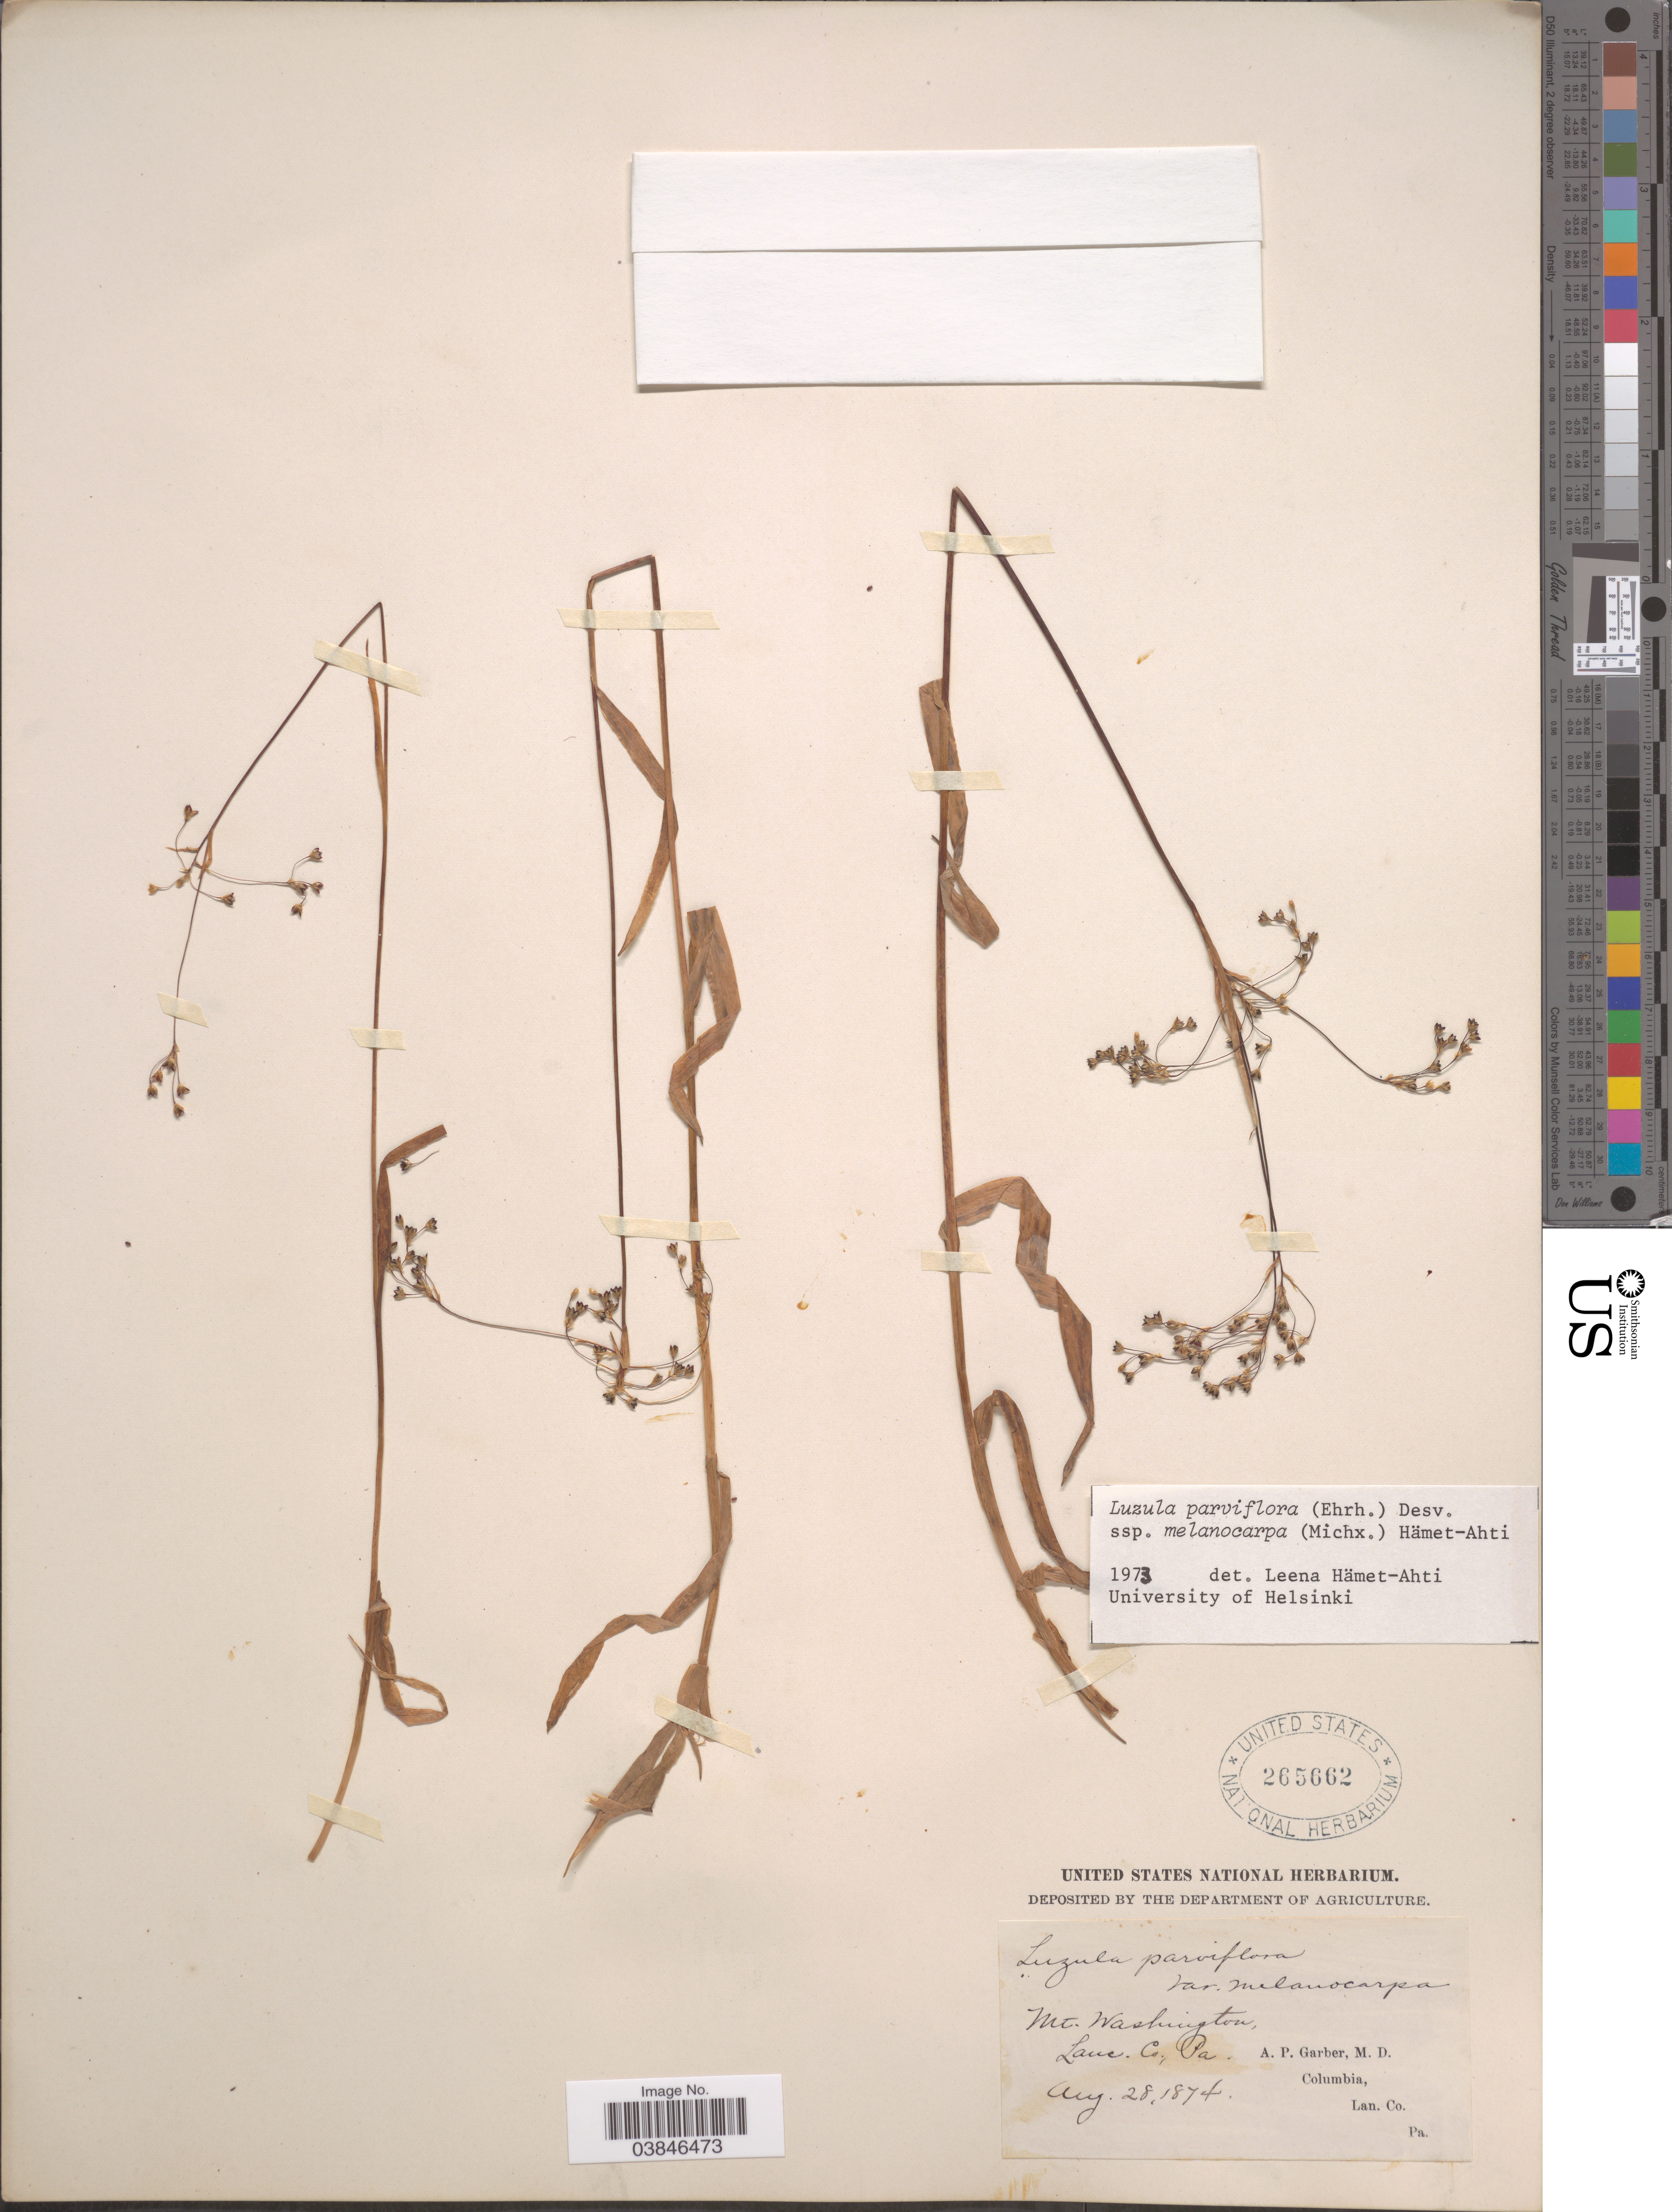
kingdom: Plantae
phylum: Tracheophyta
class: Liliopsida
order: Poales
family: Juncaceae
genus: Luzula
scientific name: Luzula parviflora subsp. melanocarpa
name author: Desv.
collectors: A. P. Garber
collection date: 1874-08-28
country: United States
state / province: Pennsylvania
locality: Mt. Washington, Lanc. Co.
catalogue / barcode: US 265662